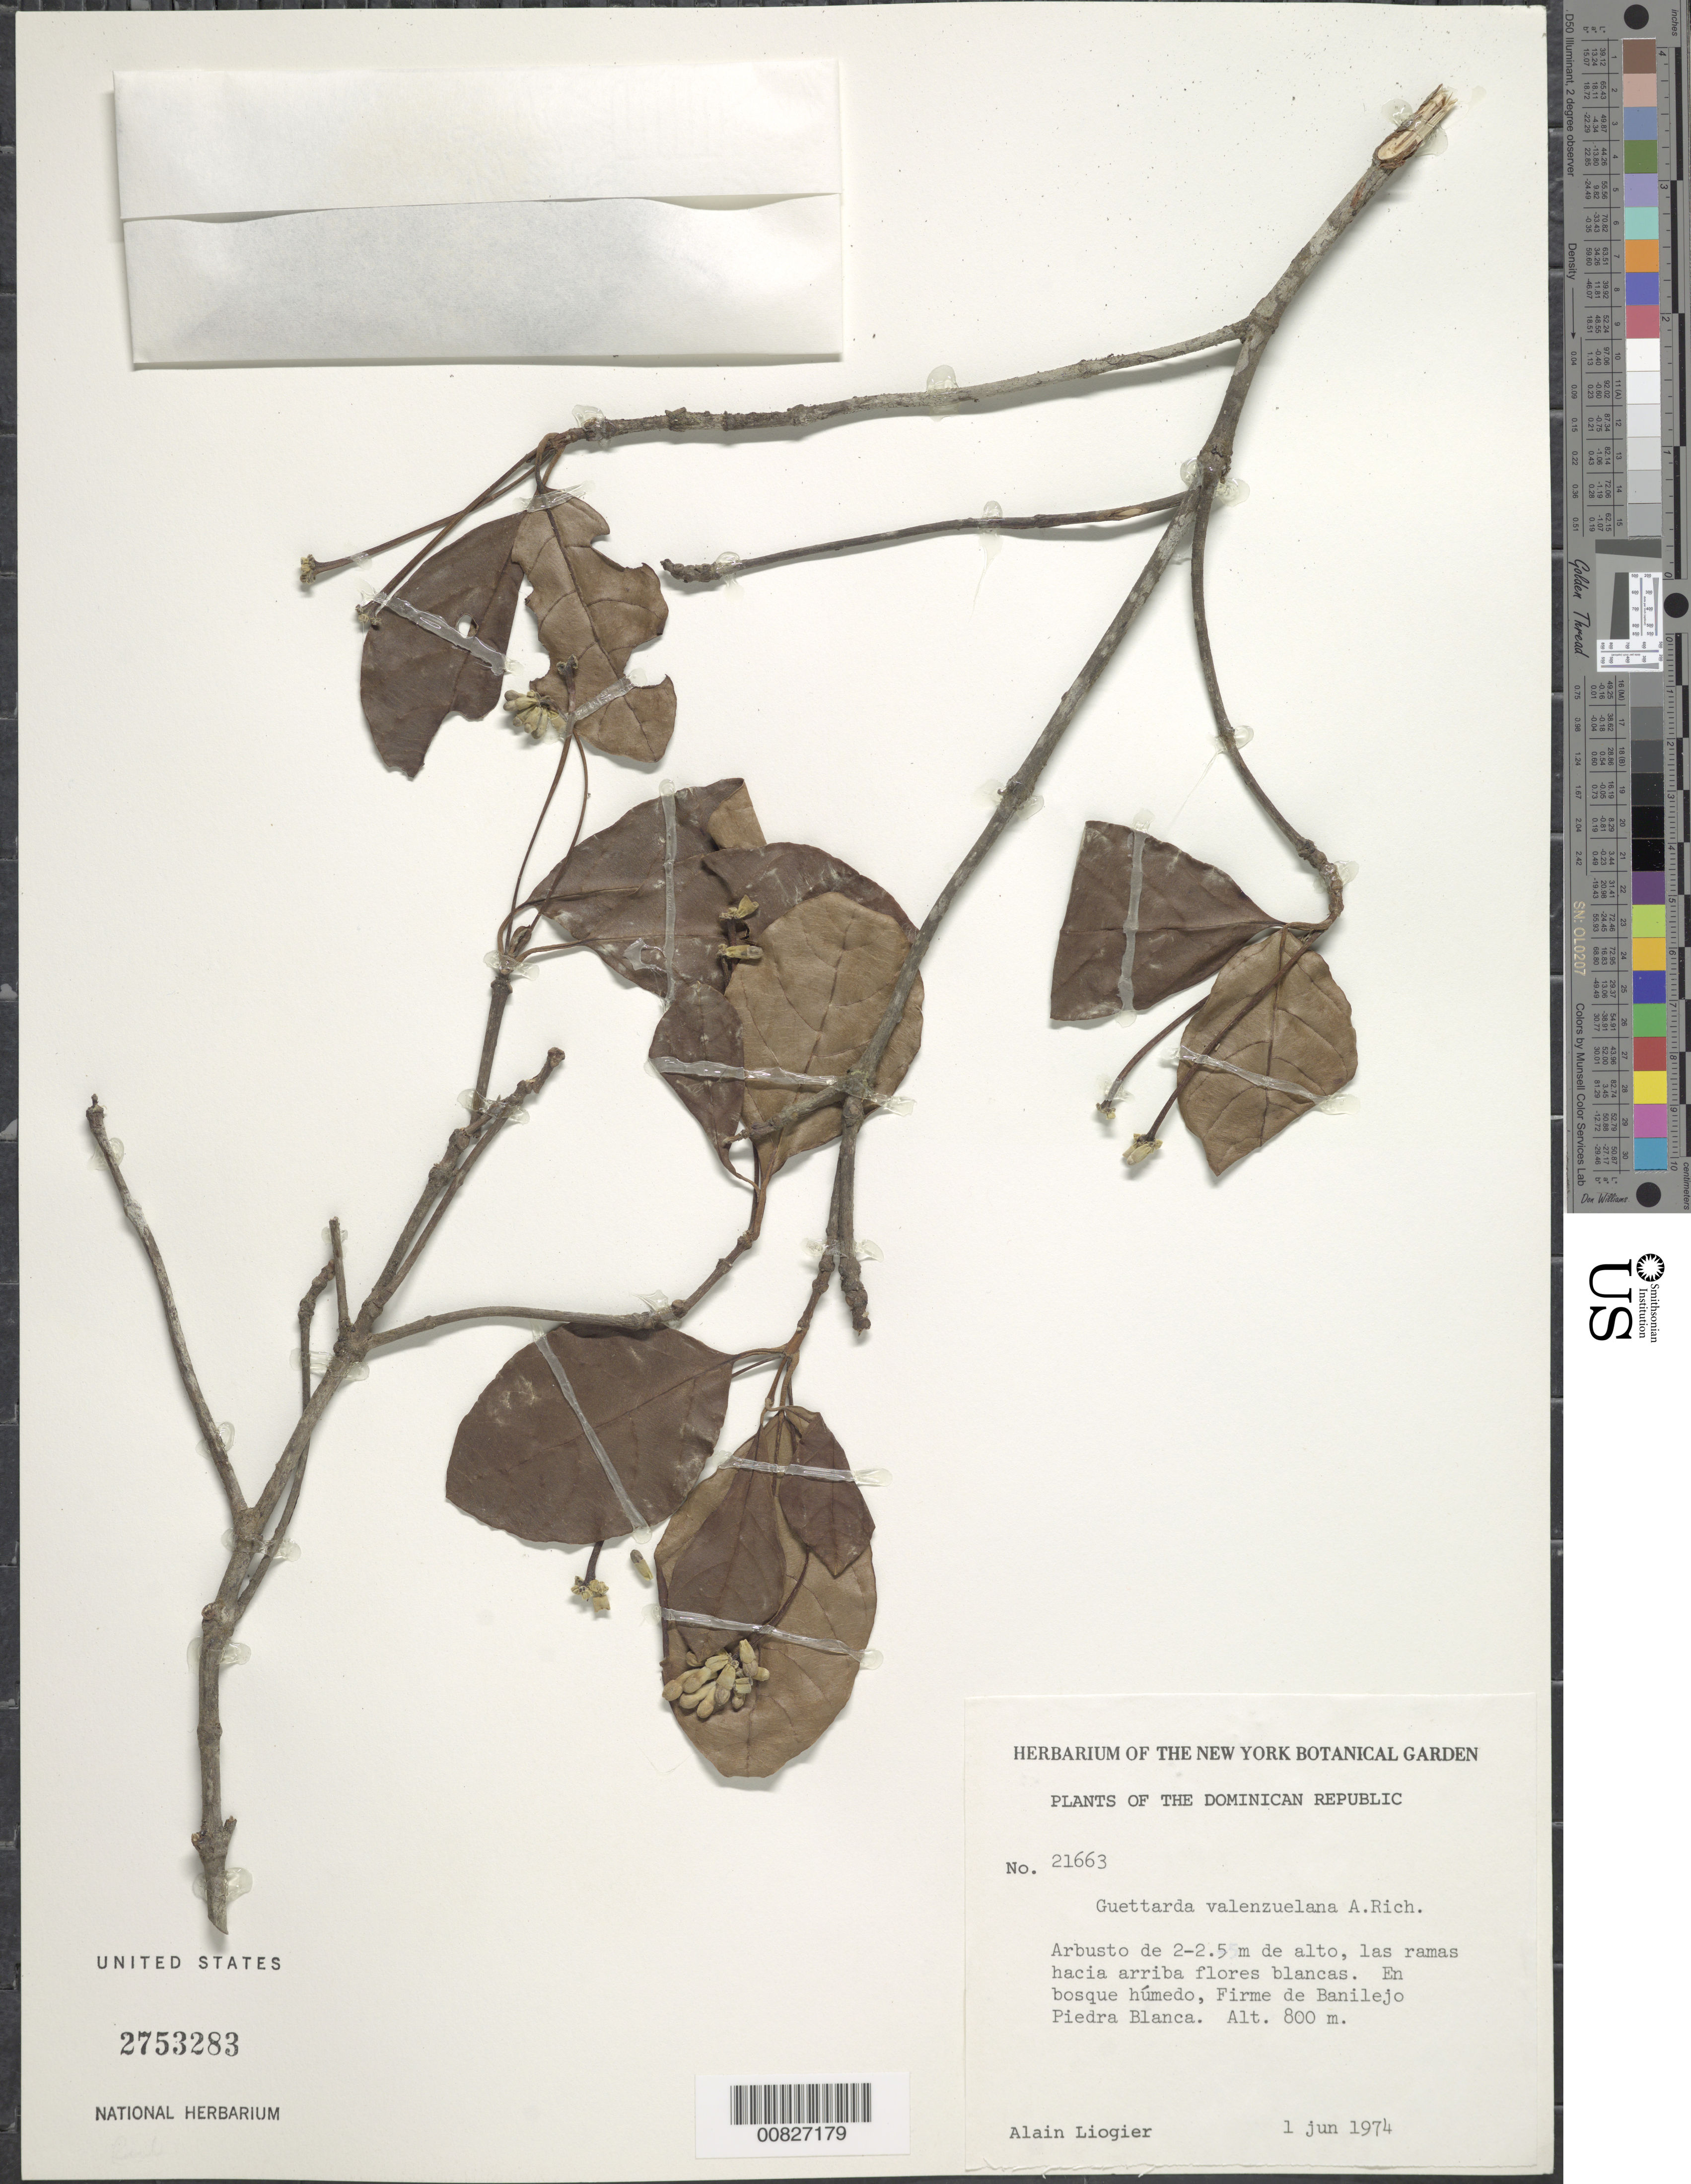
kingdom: Plantae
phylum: Tracheophyta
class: Magnoliopsida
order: Gentianales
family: Rubiaceae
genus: Guettarda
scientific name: Guettarda valenzuelana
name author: A. Rich.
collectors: A. H. Liogier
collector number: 21663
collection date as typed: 01 Jun 1974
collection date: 1974-06-01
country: Dominican Republic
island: Hispaniola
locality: Firme de Banilejo, Piedra Blanca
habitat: En bosque húmedo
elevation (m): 800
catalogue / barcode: US 2753283